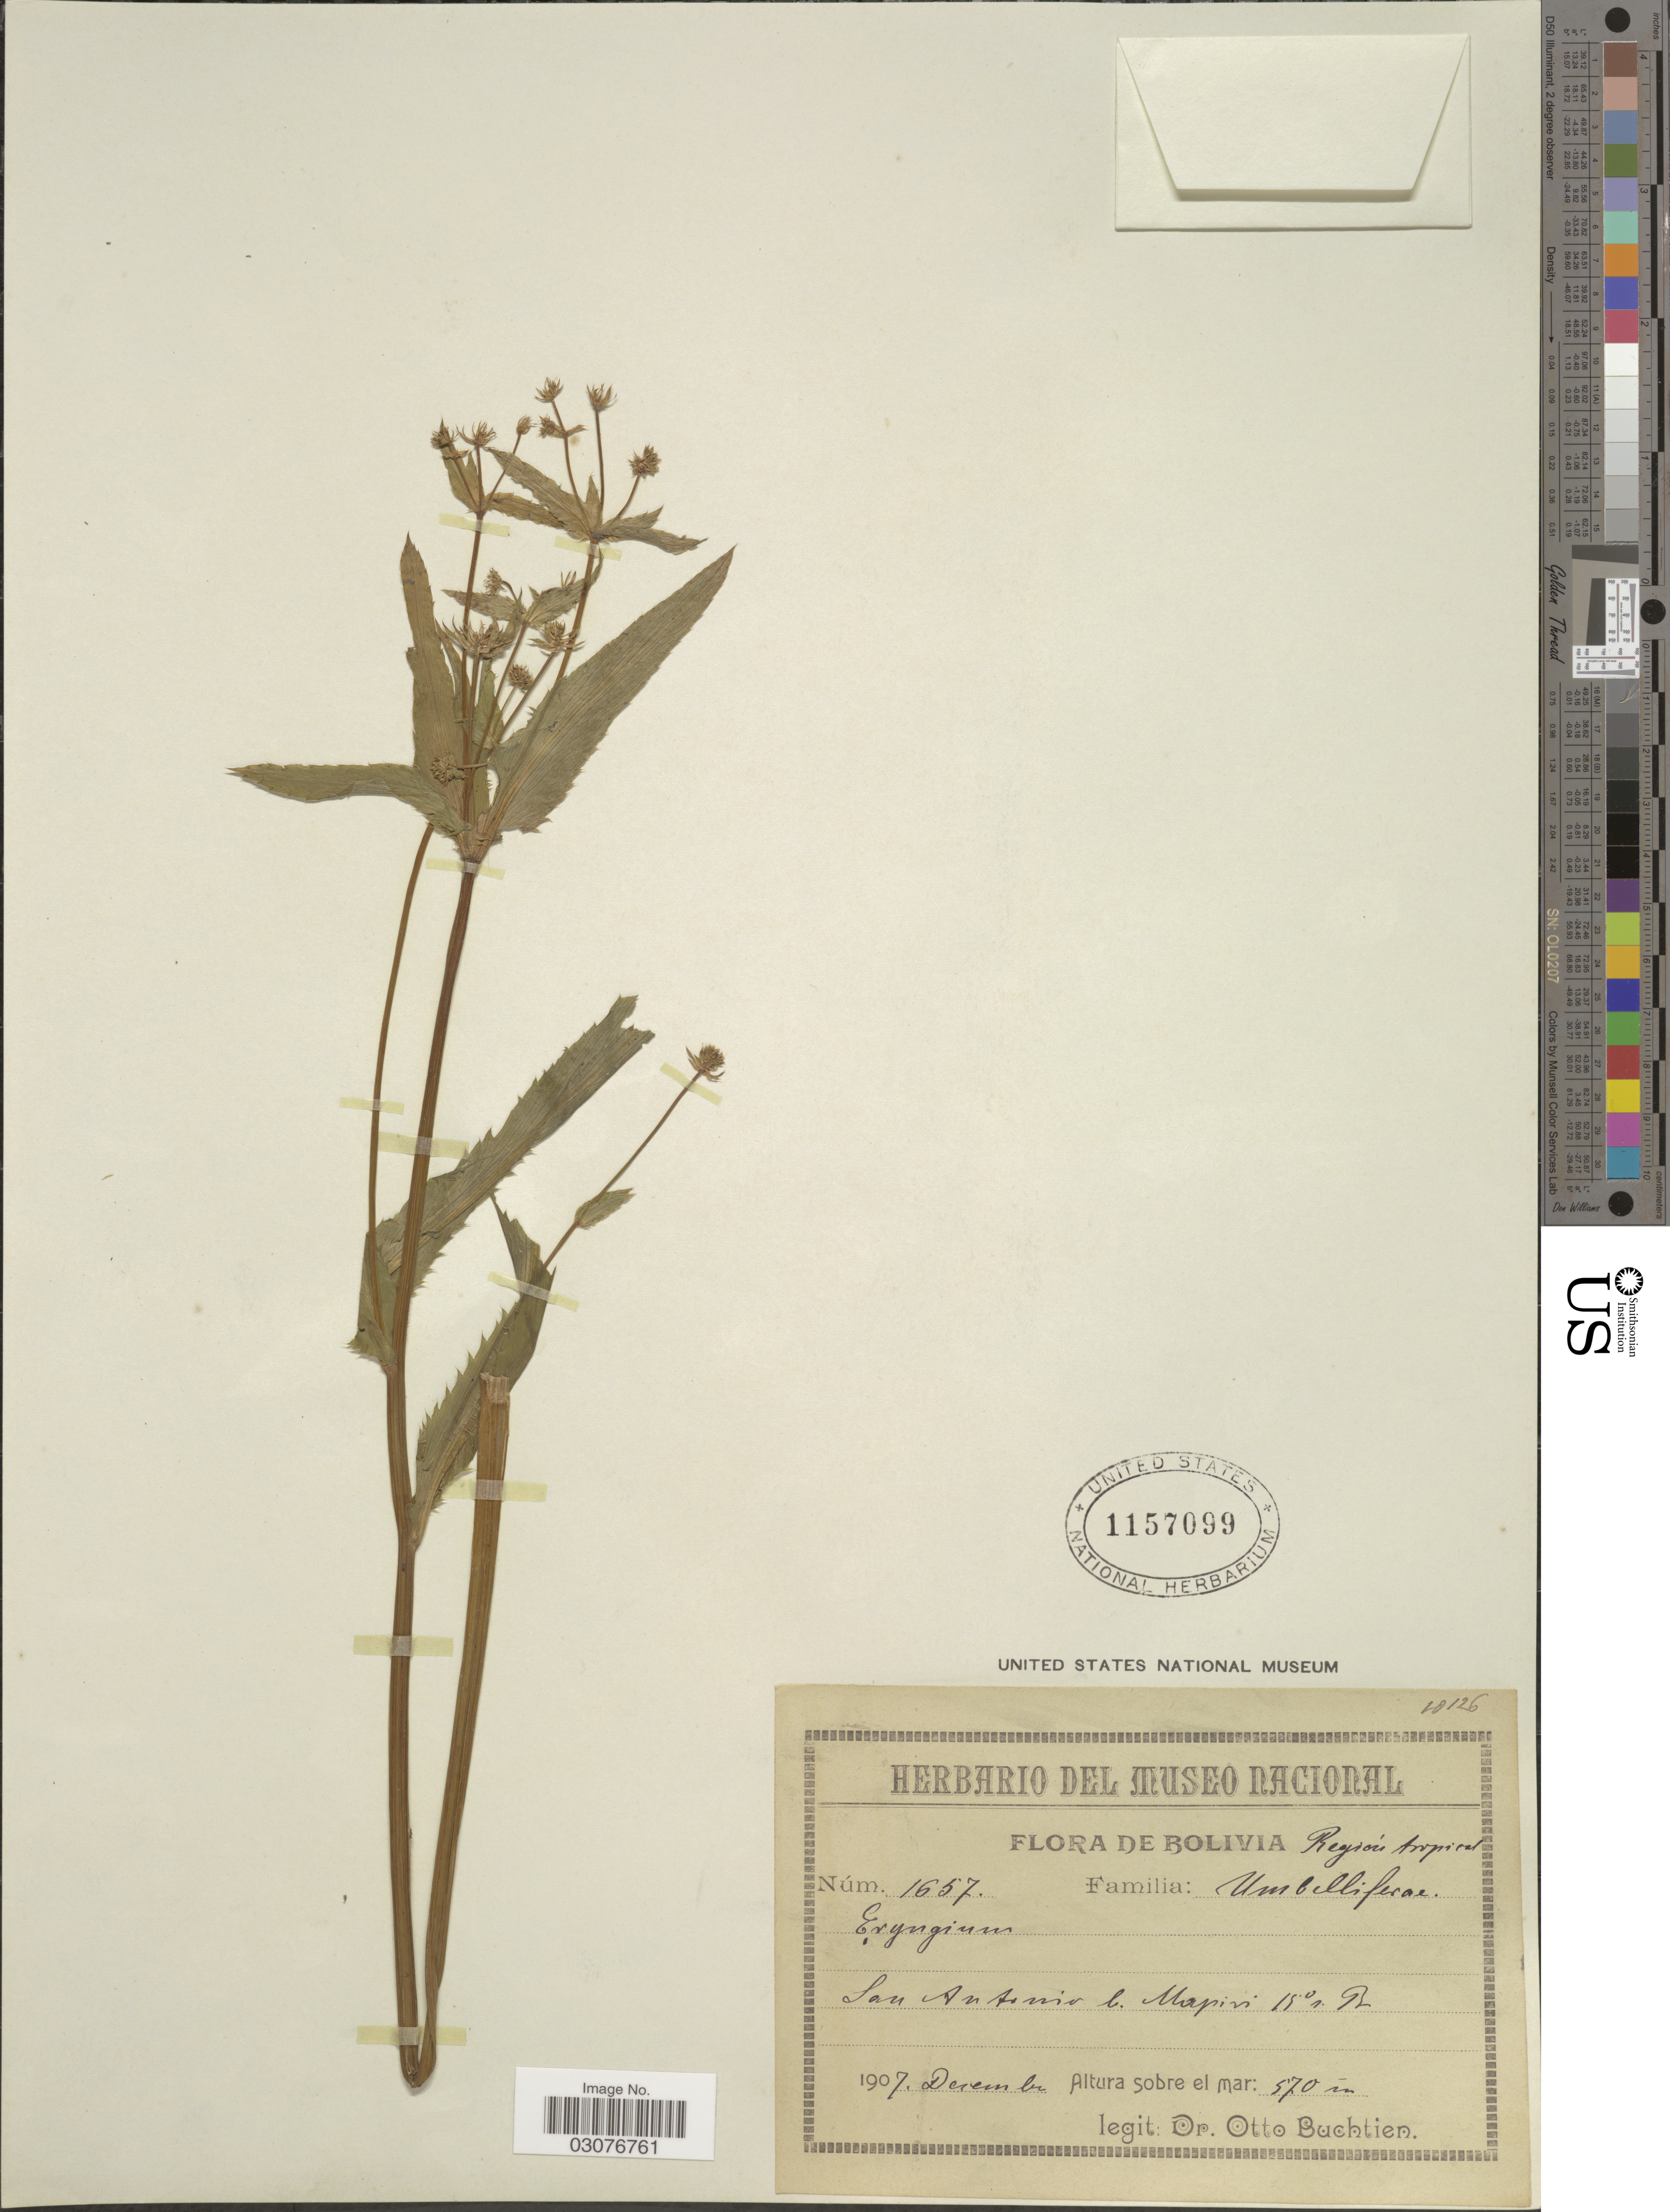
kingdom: Plantae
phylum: Tracheophyta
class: Magnoliopsida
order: Apiales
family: Apiaceae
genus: Eryngium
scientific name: Eryngium ombrophilum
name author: Dusén & H. Wolff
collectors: O. Buchtien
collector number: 1657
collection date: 1907-12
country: Bolivia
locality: Región tropicalm San Antonio b. Mapiri.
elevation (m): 570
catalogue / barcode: US 1257099